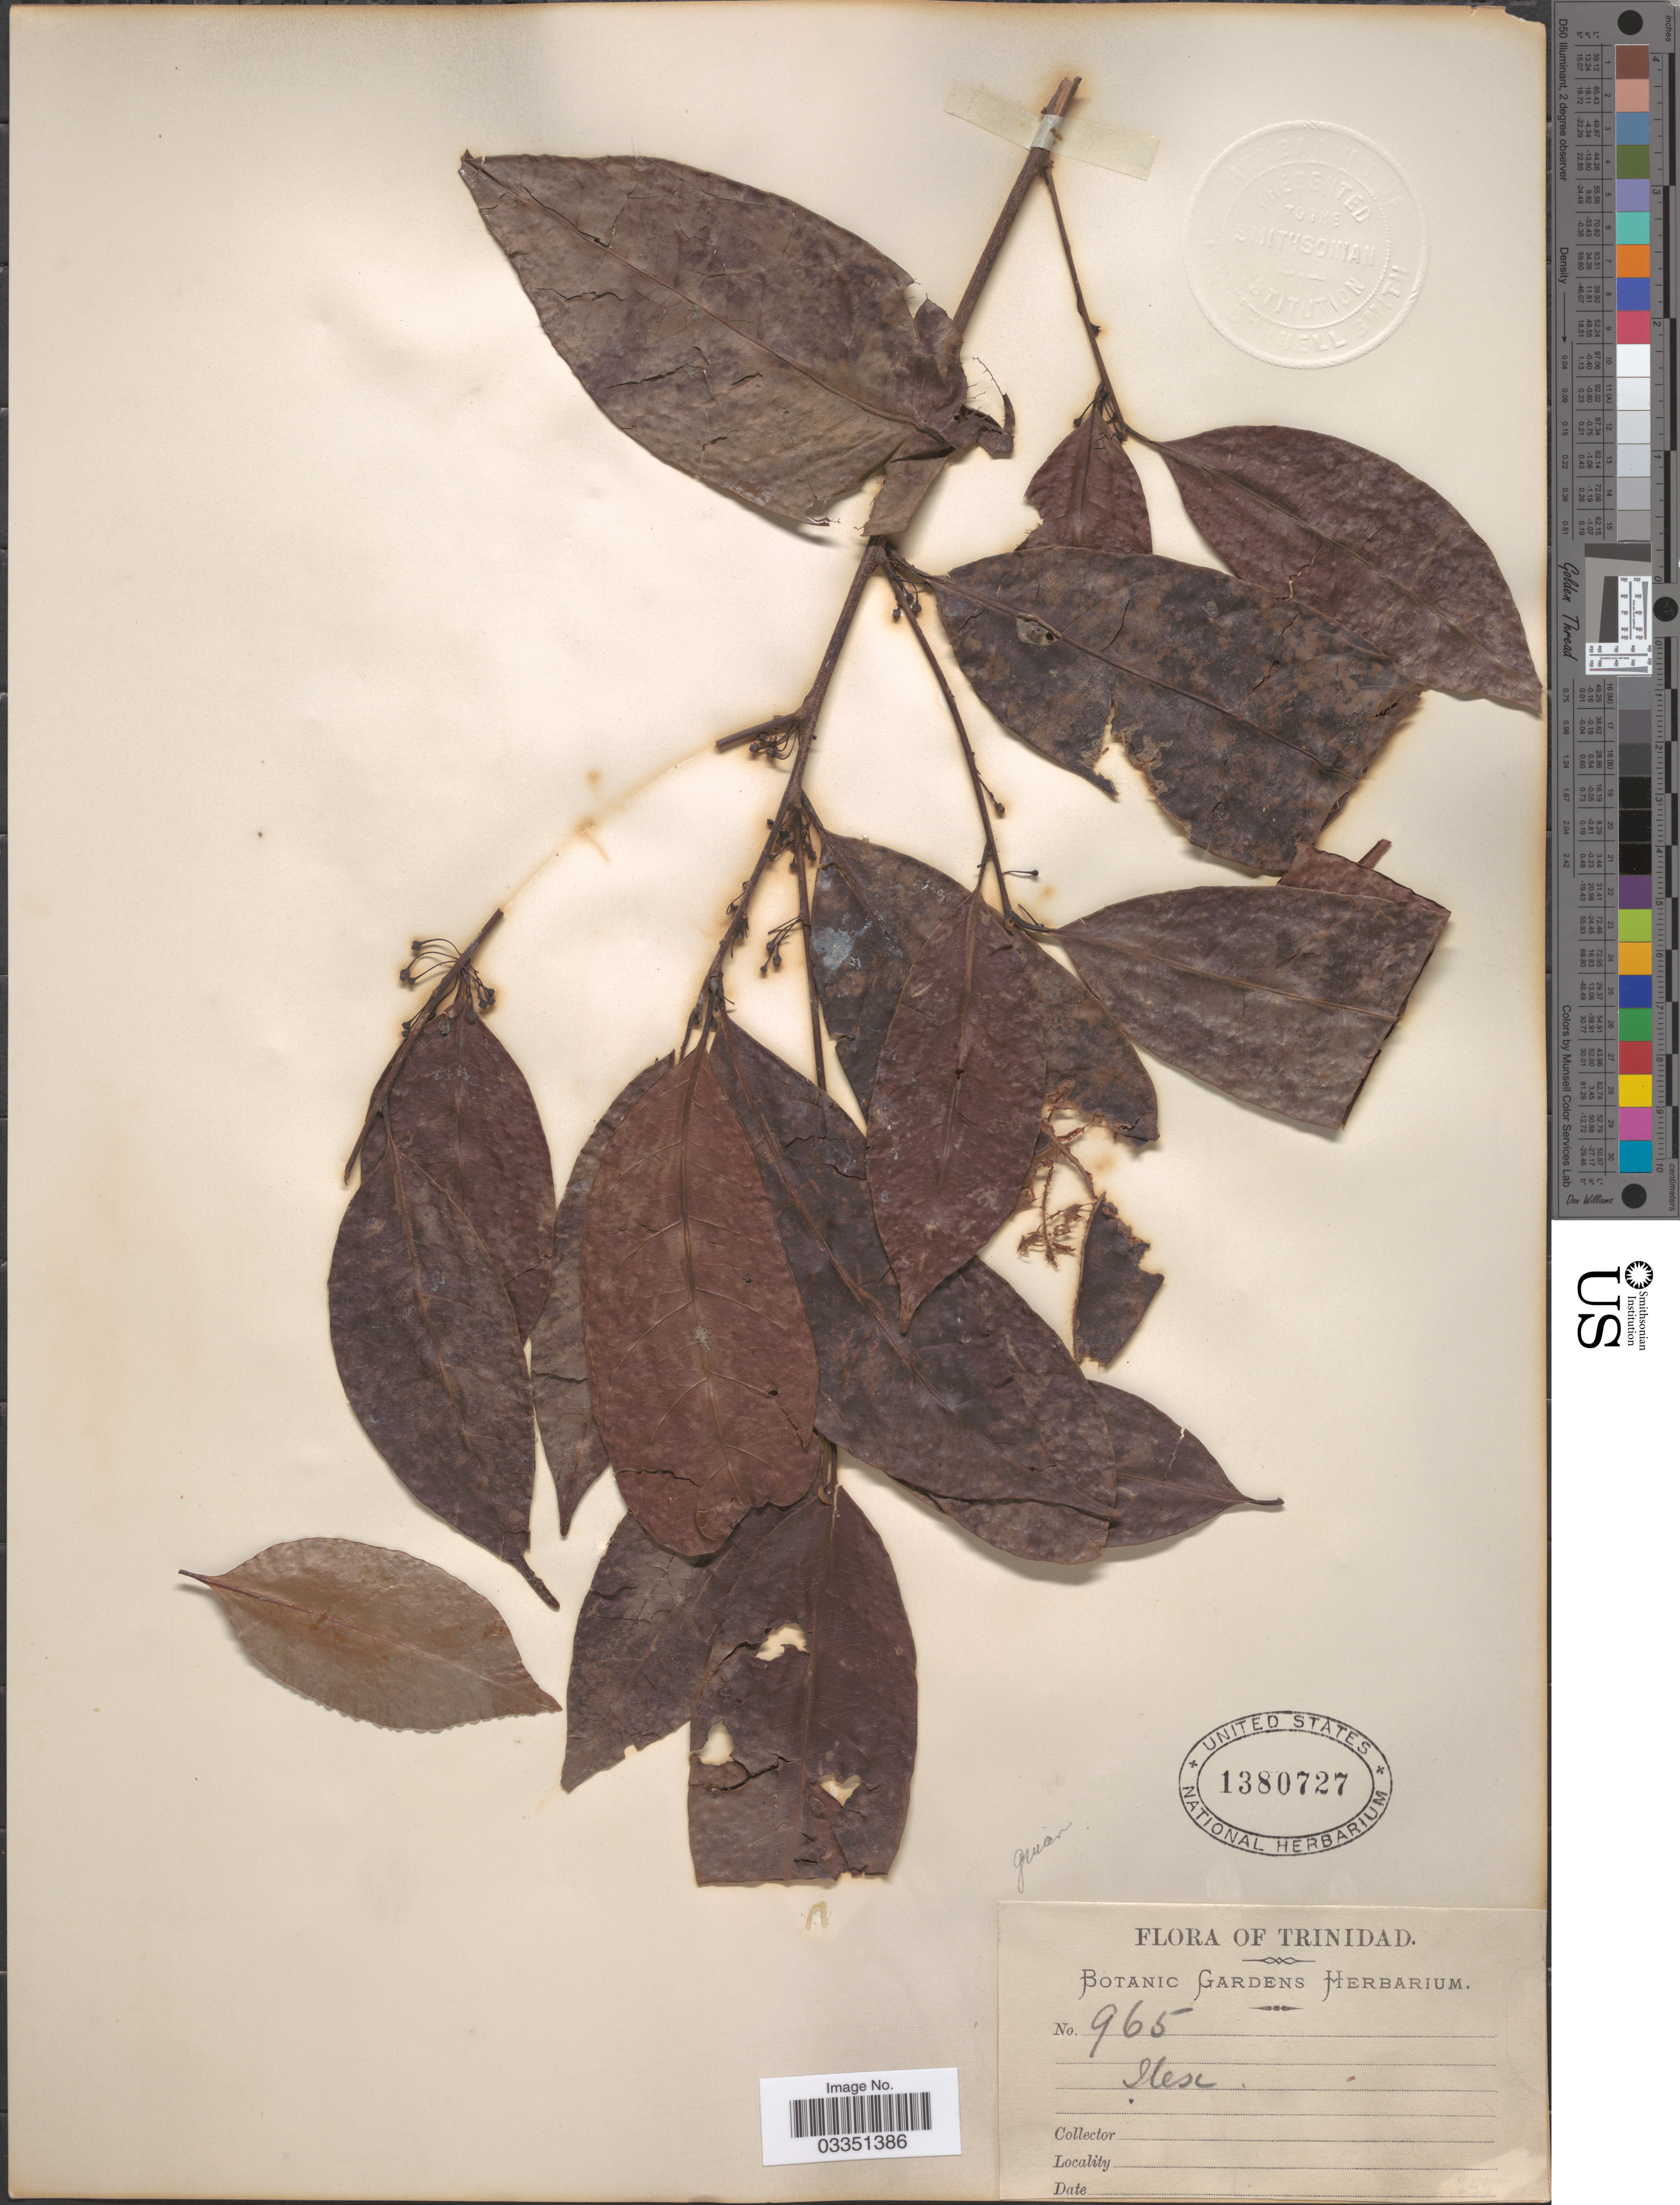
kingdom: Plantae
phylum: Tracheophyta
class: Magnoliopsida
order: Aquifoliales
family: Aquifoliaceae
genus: Ilex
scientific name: Ilex sp.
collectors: ex herb. Botanic Gardens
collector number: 965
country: Trinidad and Tobago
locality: Trinidad.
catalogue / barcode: US 1380727